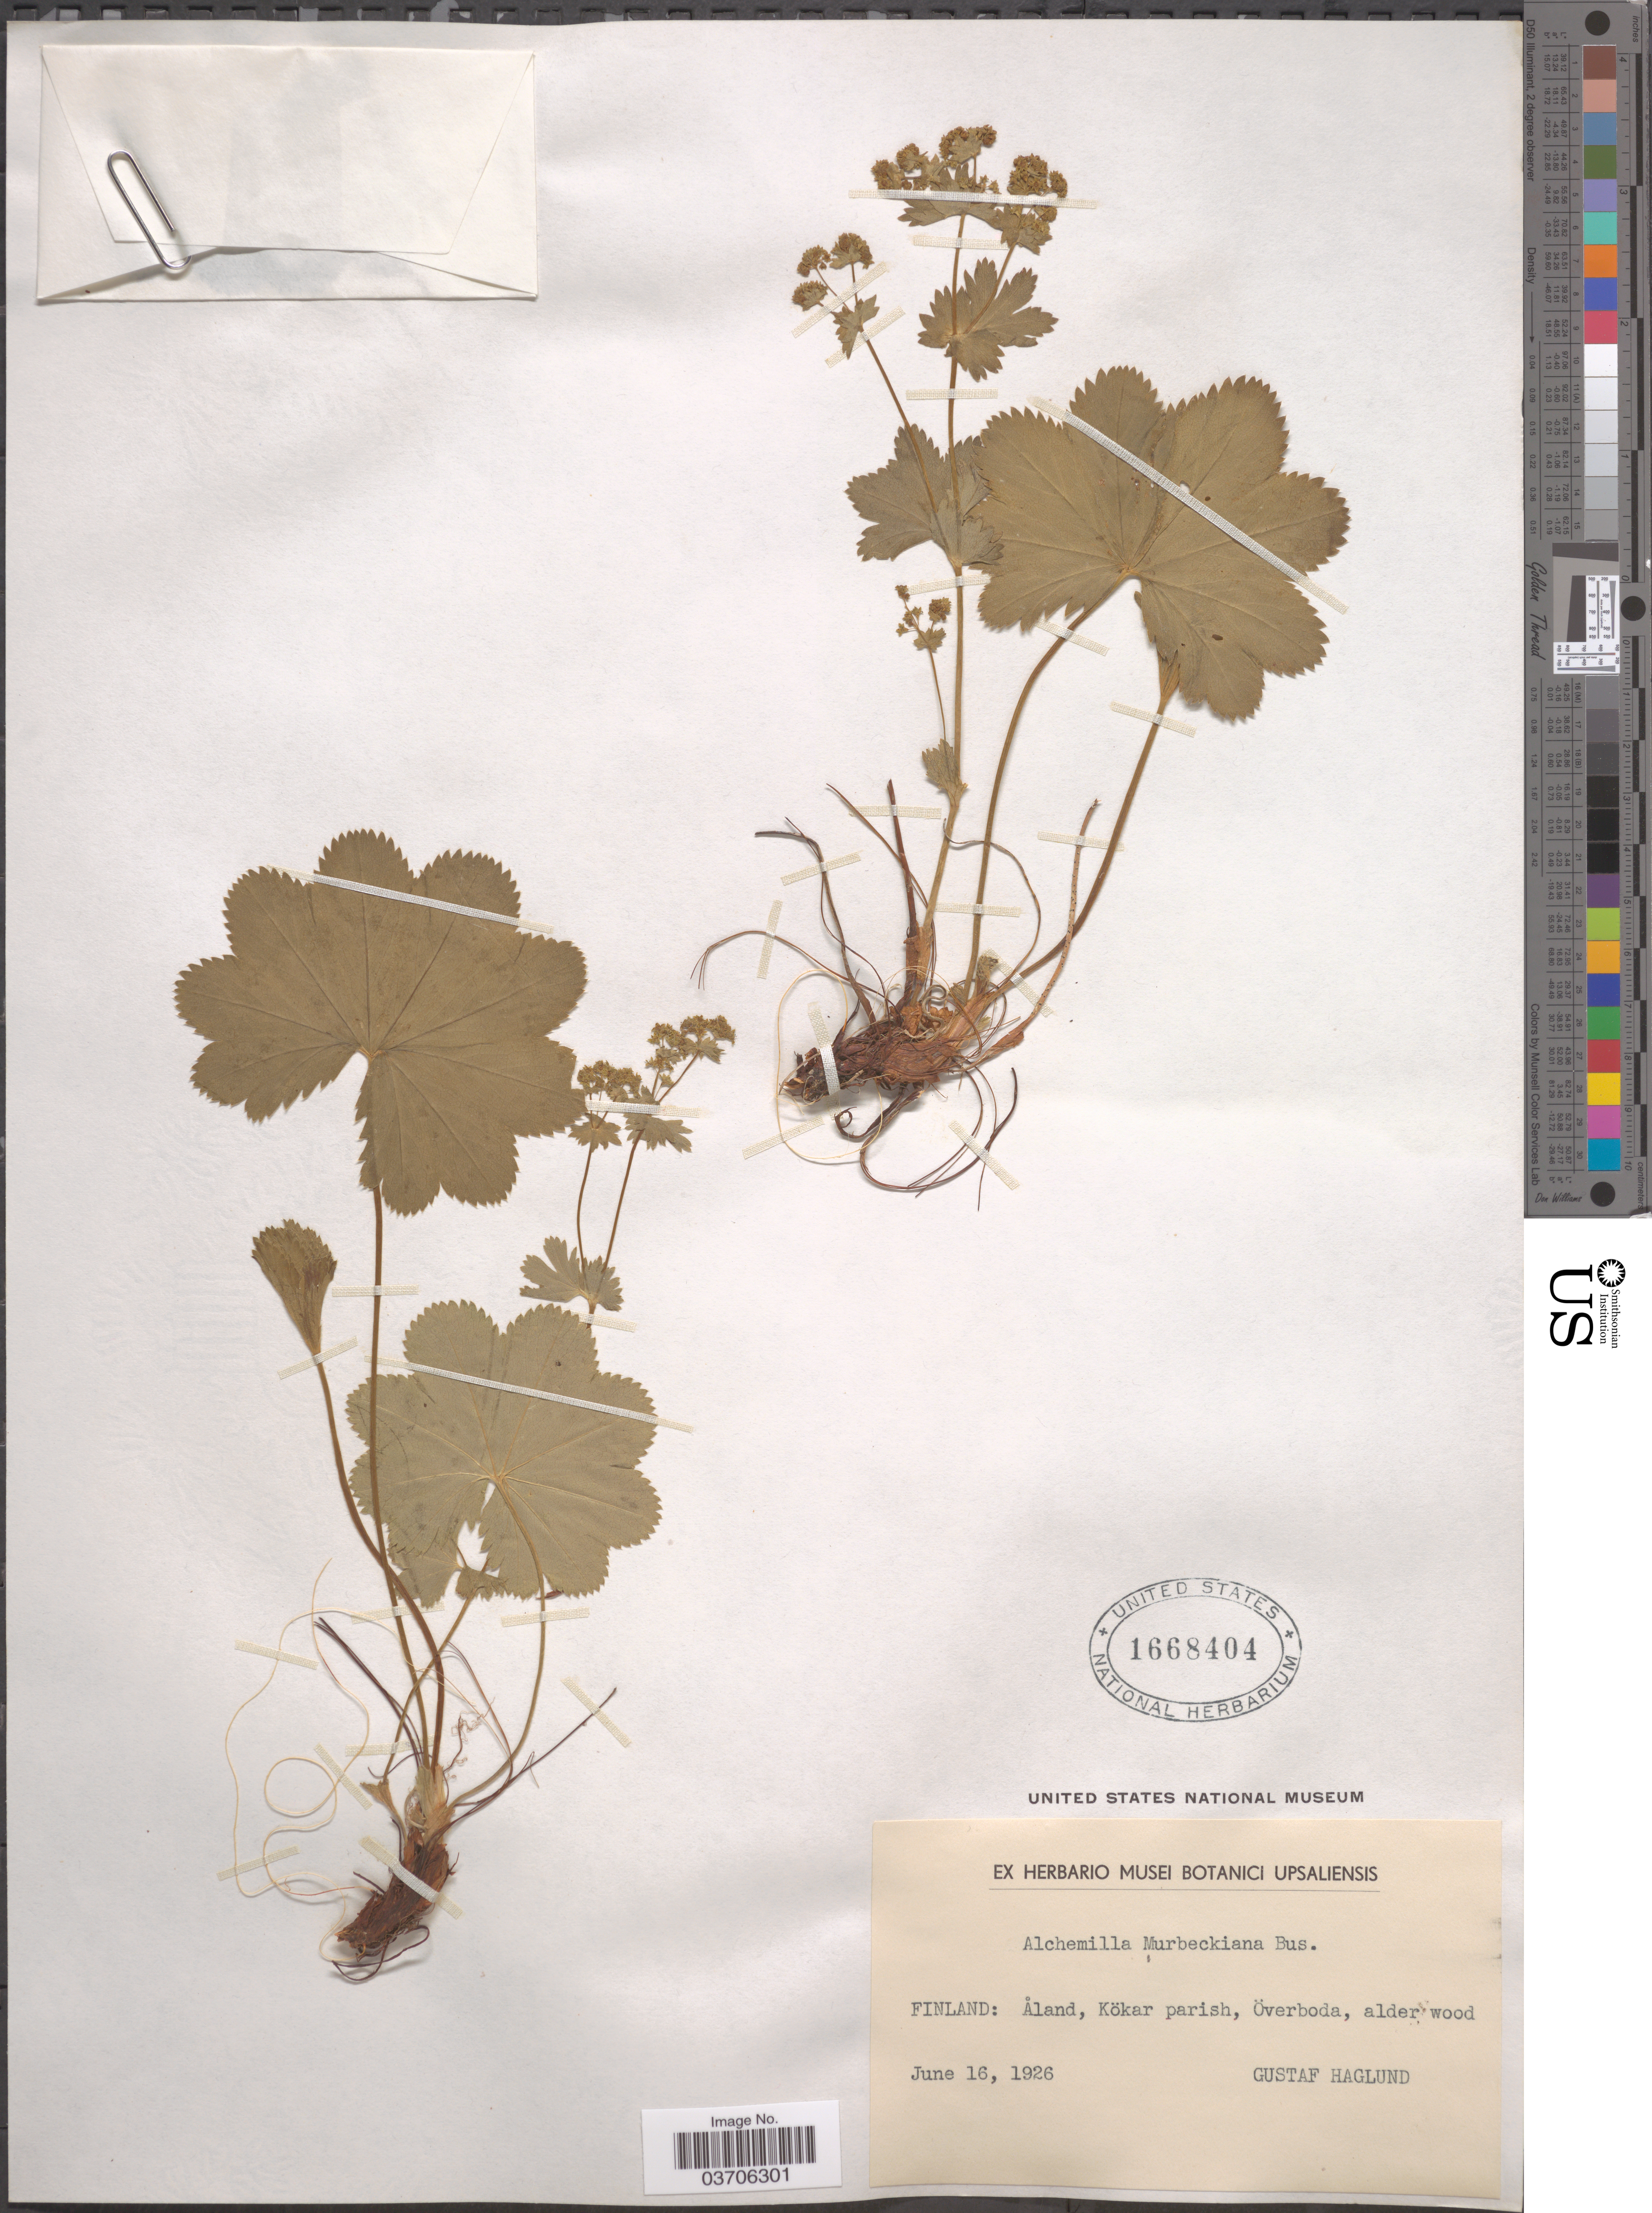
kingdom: Plantae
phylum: Tracheophyta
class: Magnoliopsida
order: Rosales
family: Rosaceae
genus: Alchemilla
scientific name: Alchemilla murbeckiana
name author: Buser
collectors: G. Haglund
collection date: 1926-06-16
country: Finland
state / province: Ahvenanmaa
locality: Åland, Kökar parish, Överboda.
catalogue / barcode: US 1668404